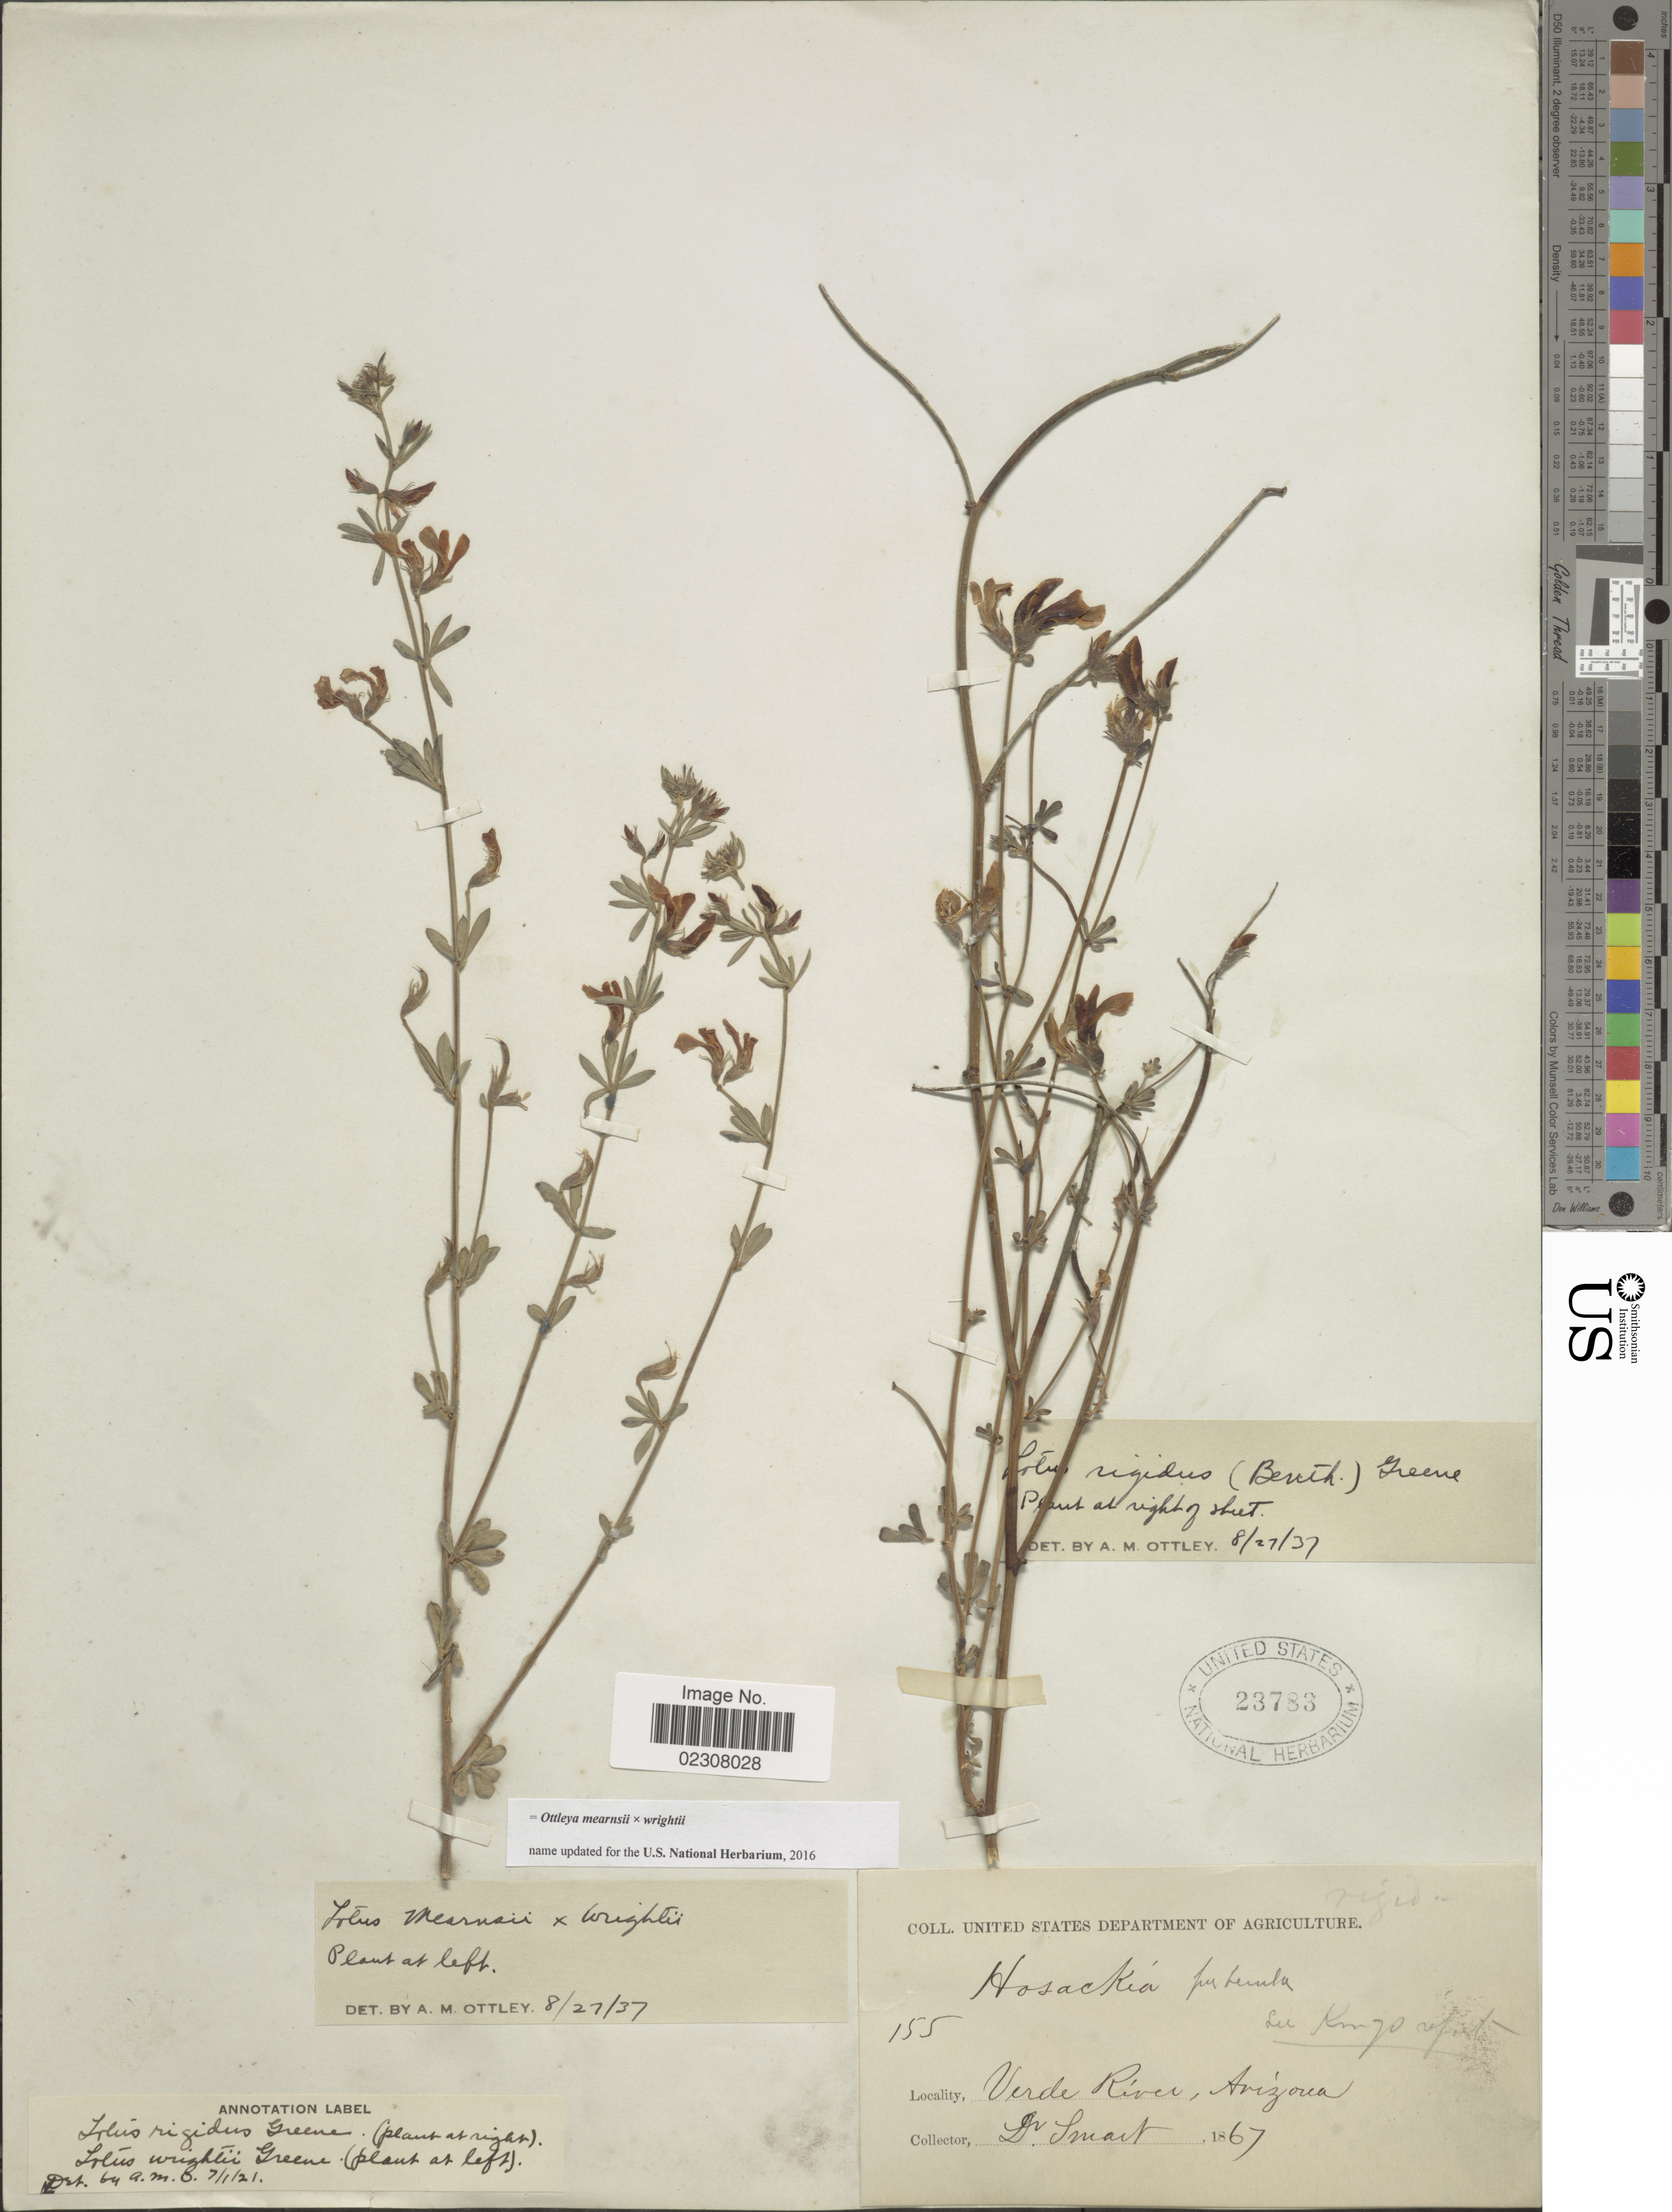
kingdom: Plantae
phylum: Tracheophyta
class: Magnoliopsida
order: Fabales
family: Fabaceae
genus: Ottleya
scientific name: Ottleya mearnsii x O. wrightii (A. Gray) D.D. Sokoloff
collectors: -. Smart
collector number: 155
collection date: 1867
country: United States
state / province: Arizona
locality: Verde River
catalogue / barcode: US 23783